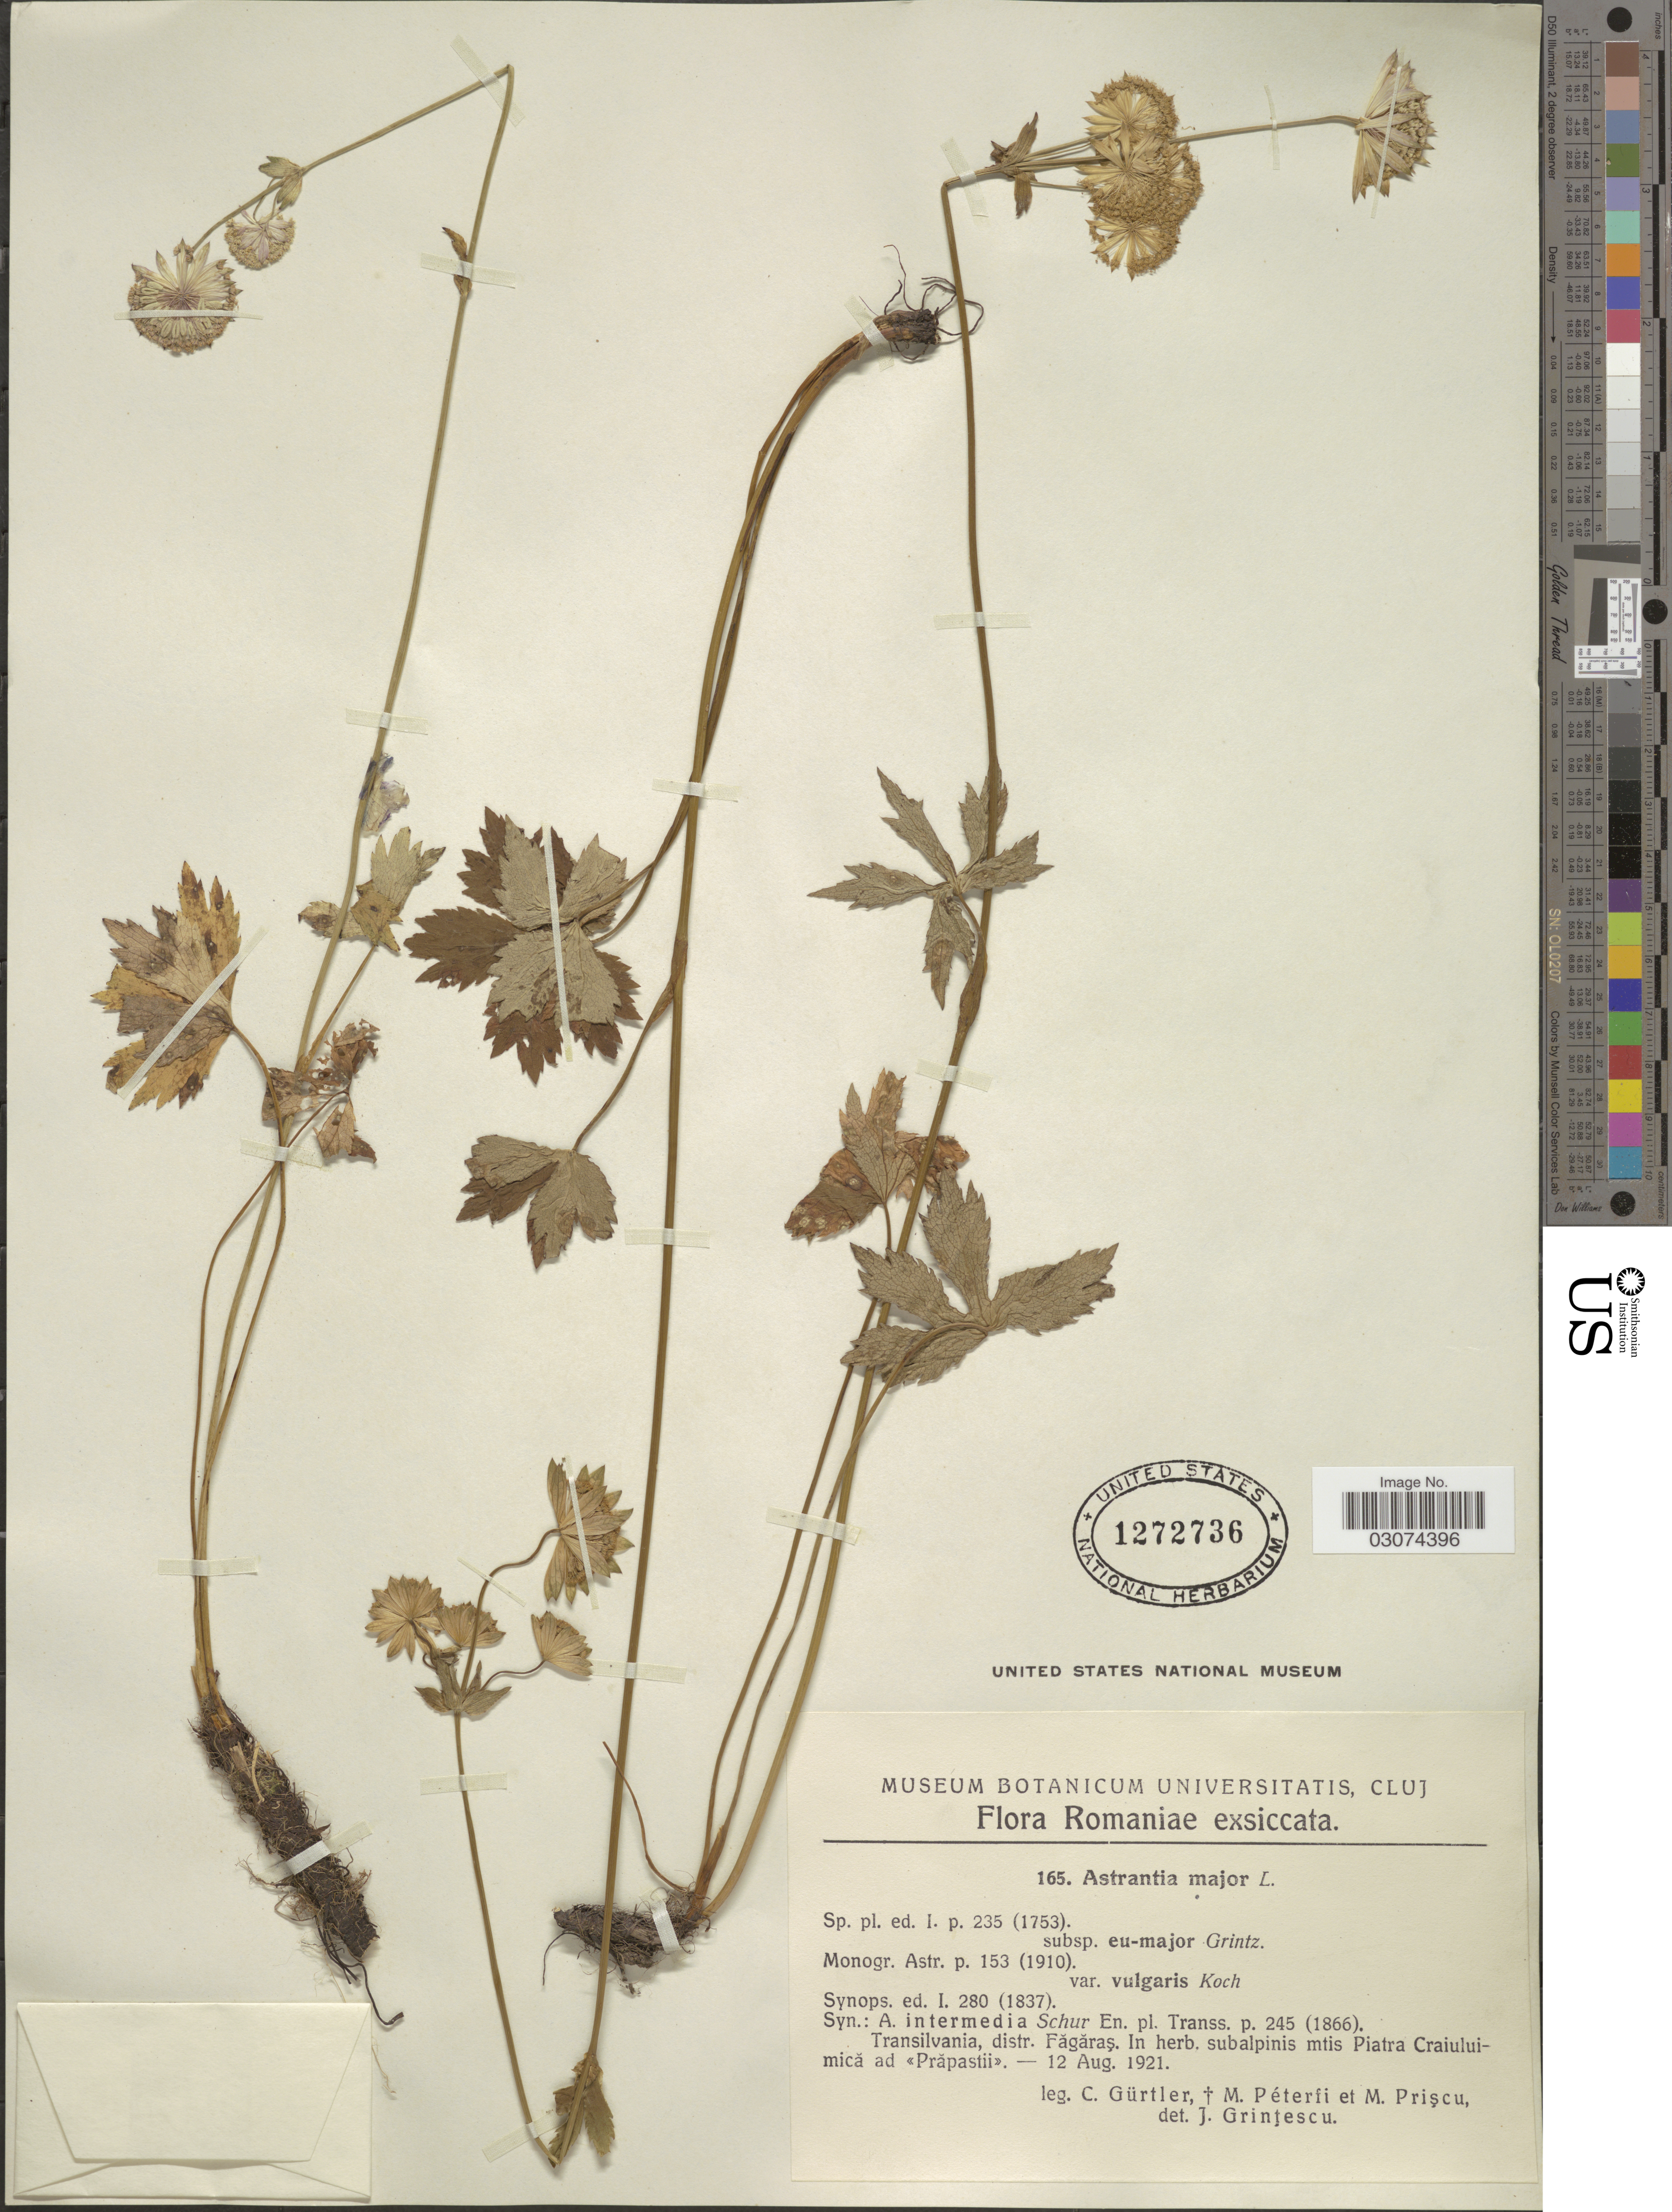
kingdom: Plantae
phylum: Tracheophyta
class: Magnoliopsida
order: Apiales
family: Apiaceae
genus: Astrantia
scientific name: Astrantia major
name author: L.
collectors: C. Gürtler, M. Péterfi & M. Priscu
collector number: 165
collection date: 1921-08-12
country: Romania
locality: Transilvania, distr. Fagaras. In herb. subalpinis mtis Piatra Craiuluimica ad <<Prapastii>>.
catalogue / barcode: US 1272736